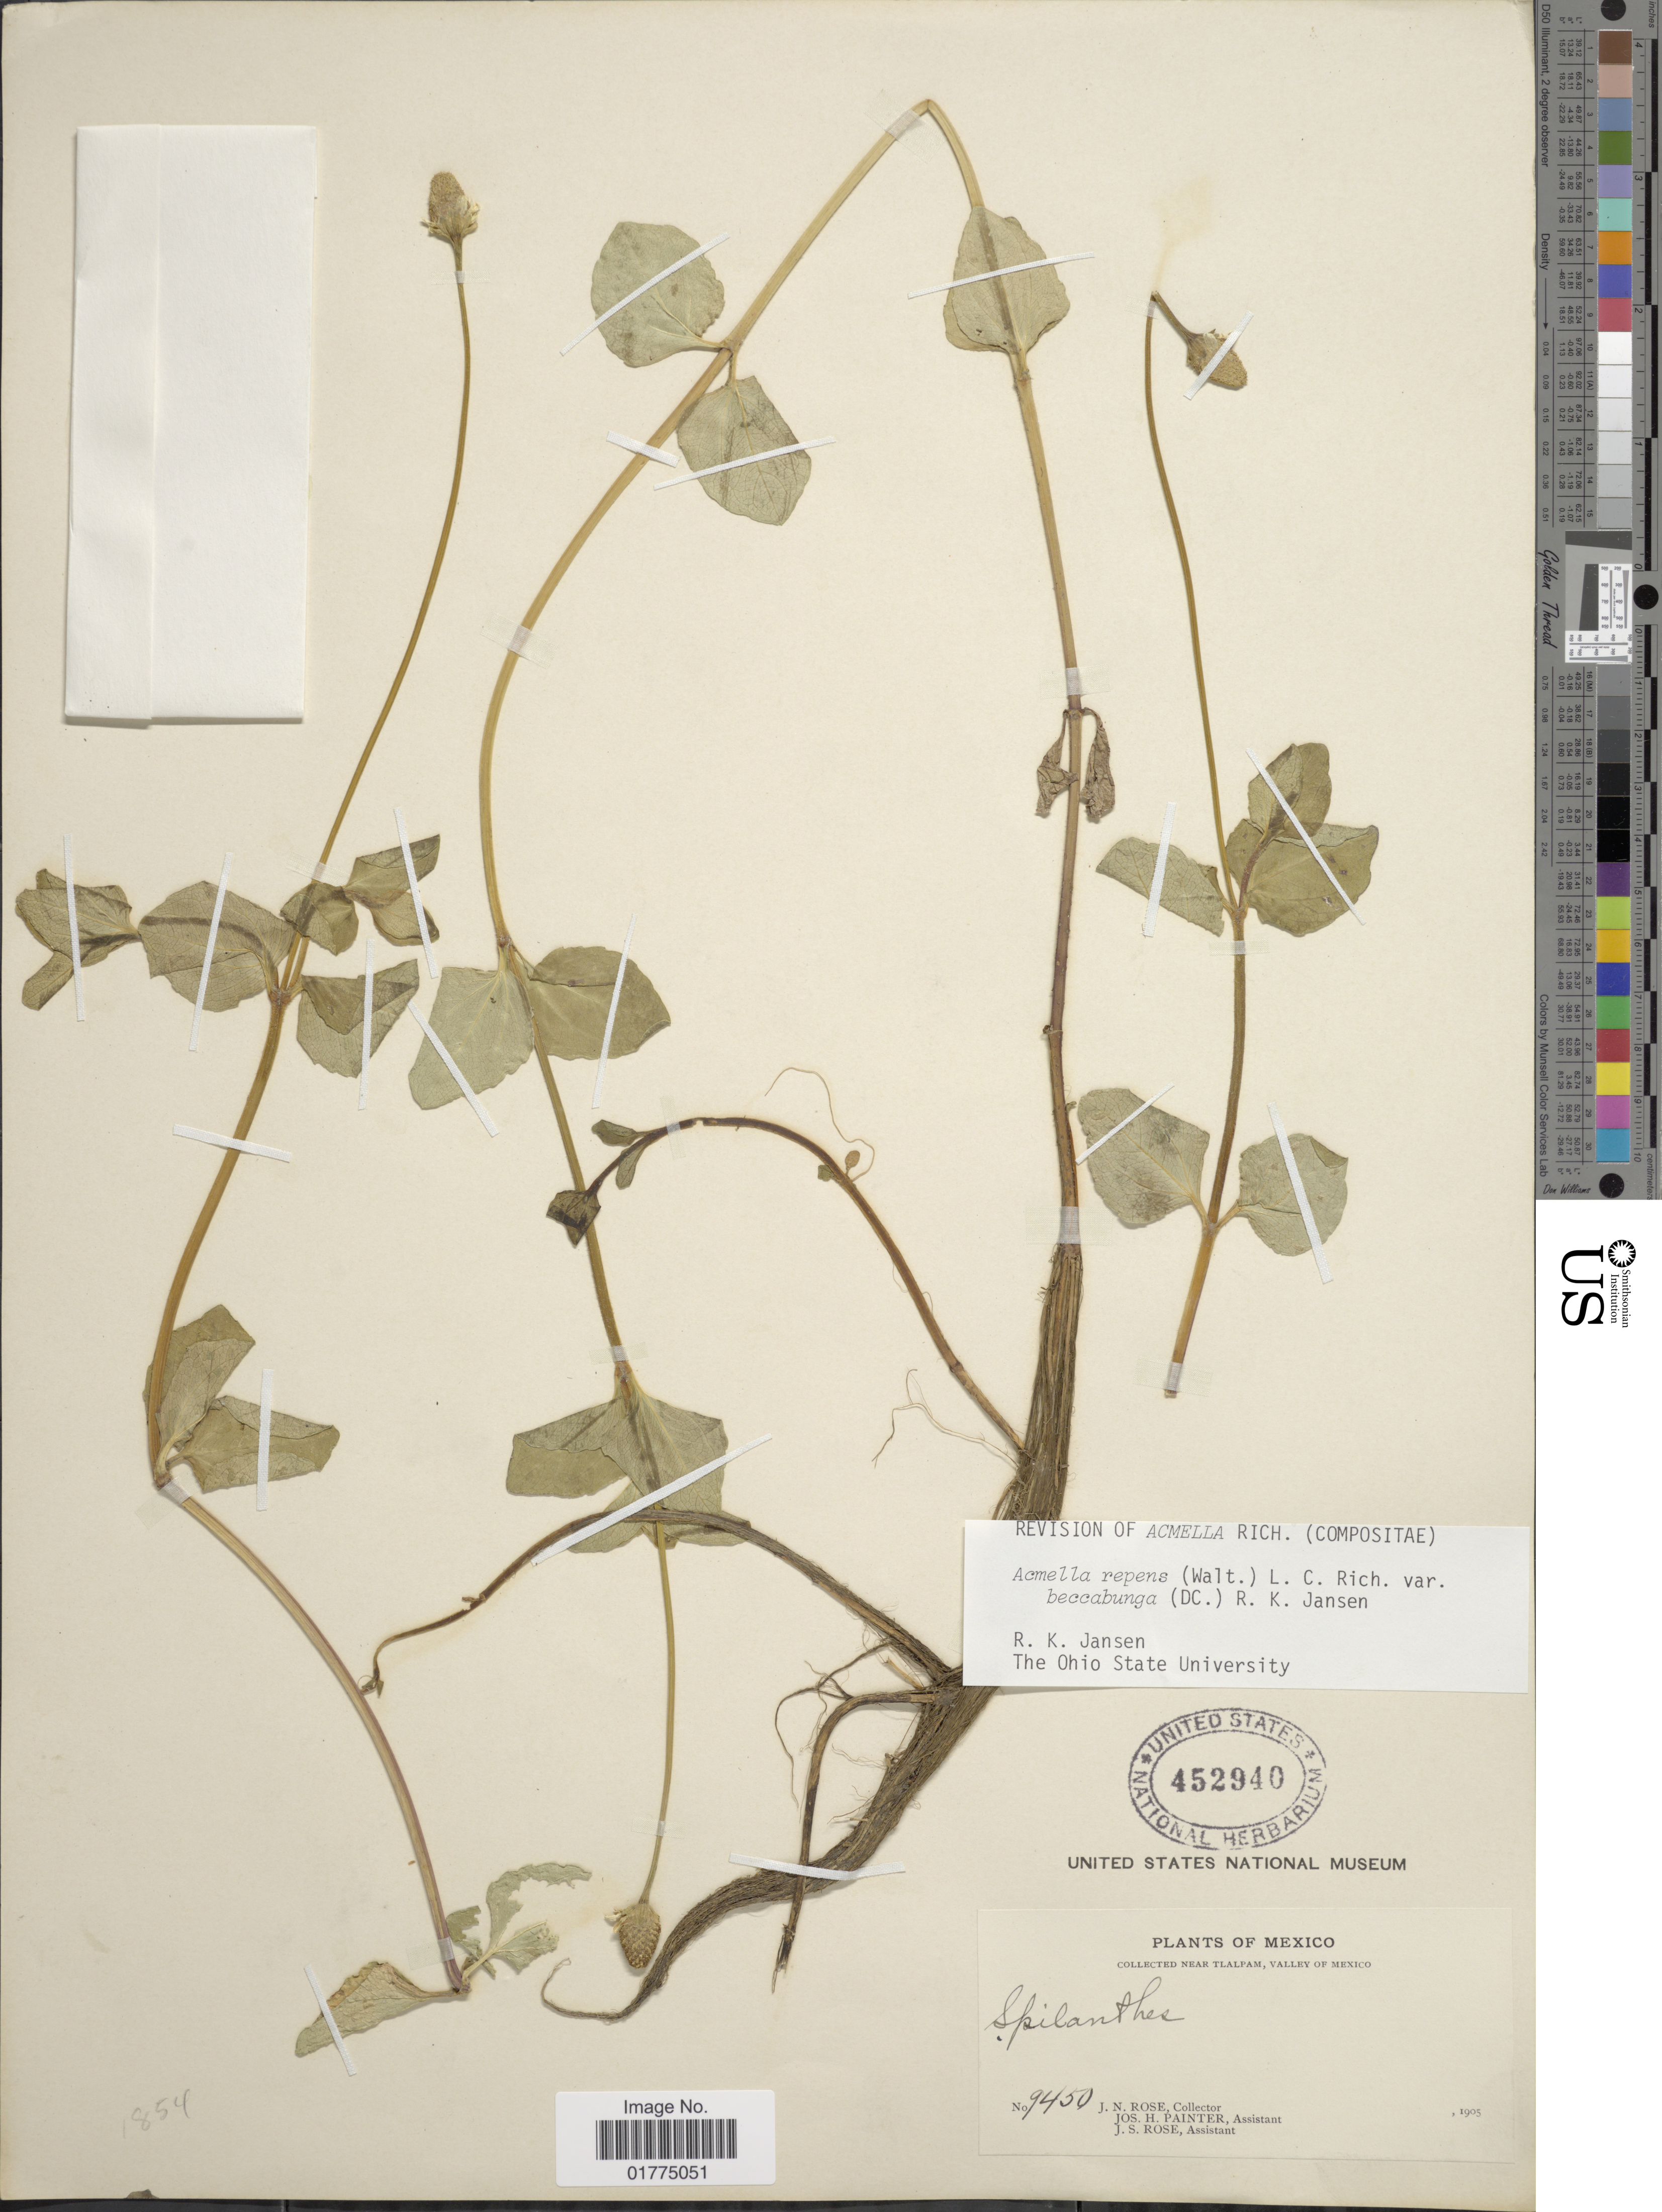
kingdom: Plantae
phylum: Tracheophyta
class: Magnoliopsida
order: Asterales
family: Asteraceae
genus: Acmella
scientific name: Acmella repens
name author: (Walter) Rich.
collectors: J. N. Rose, J. H. Painter & J. S. Rose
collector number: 9450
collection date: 1905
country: Mexico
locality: Mexico. Near Tlalpam, Valley of Mexico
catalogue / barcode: US 452940